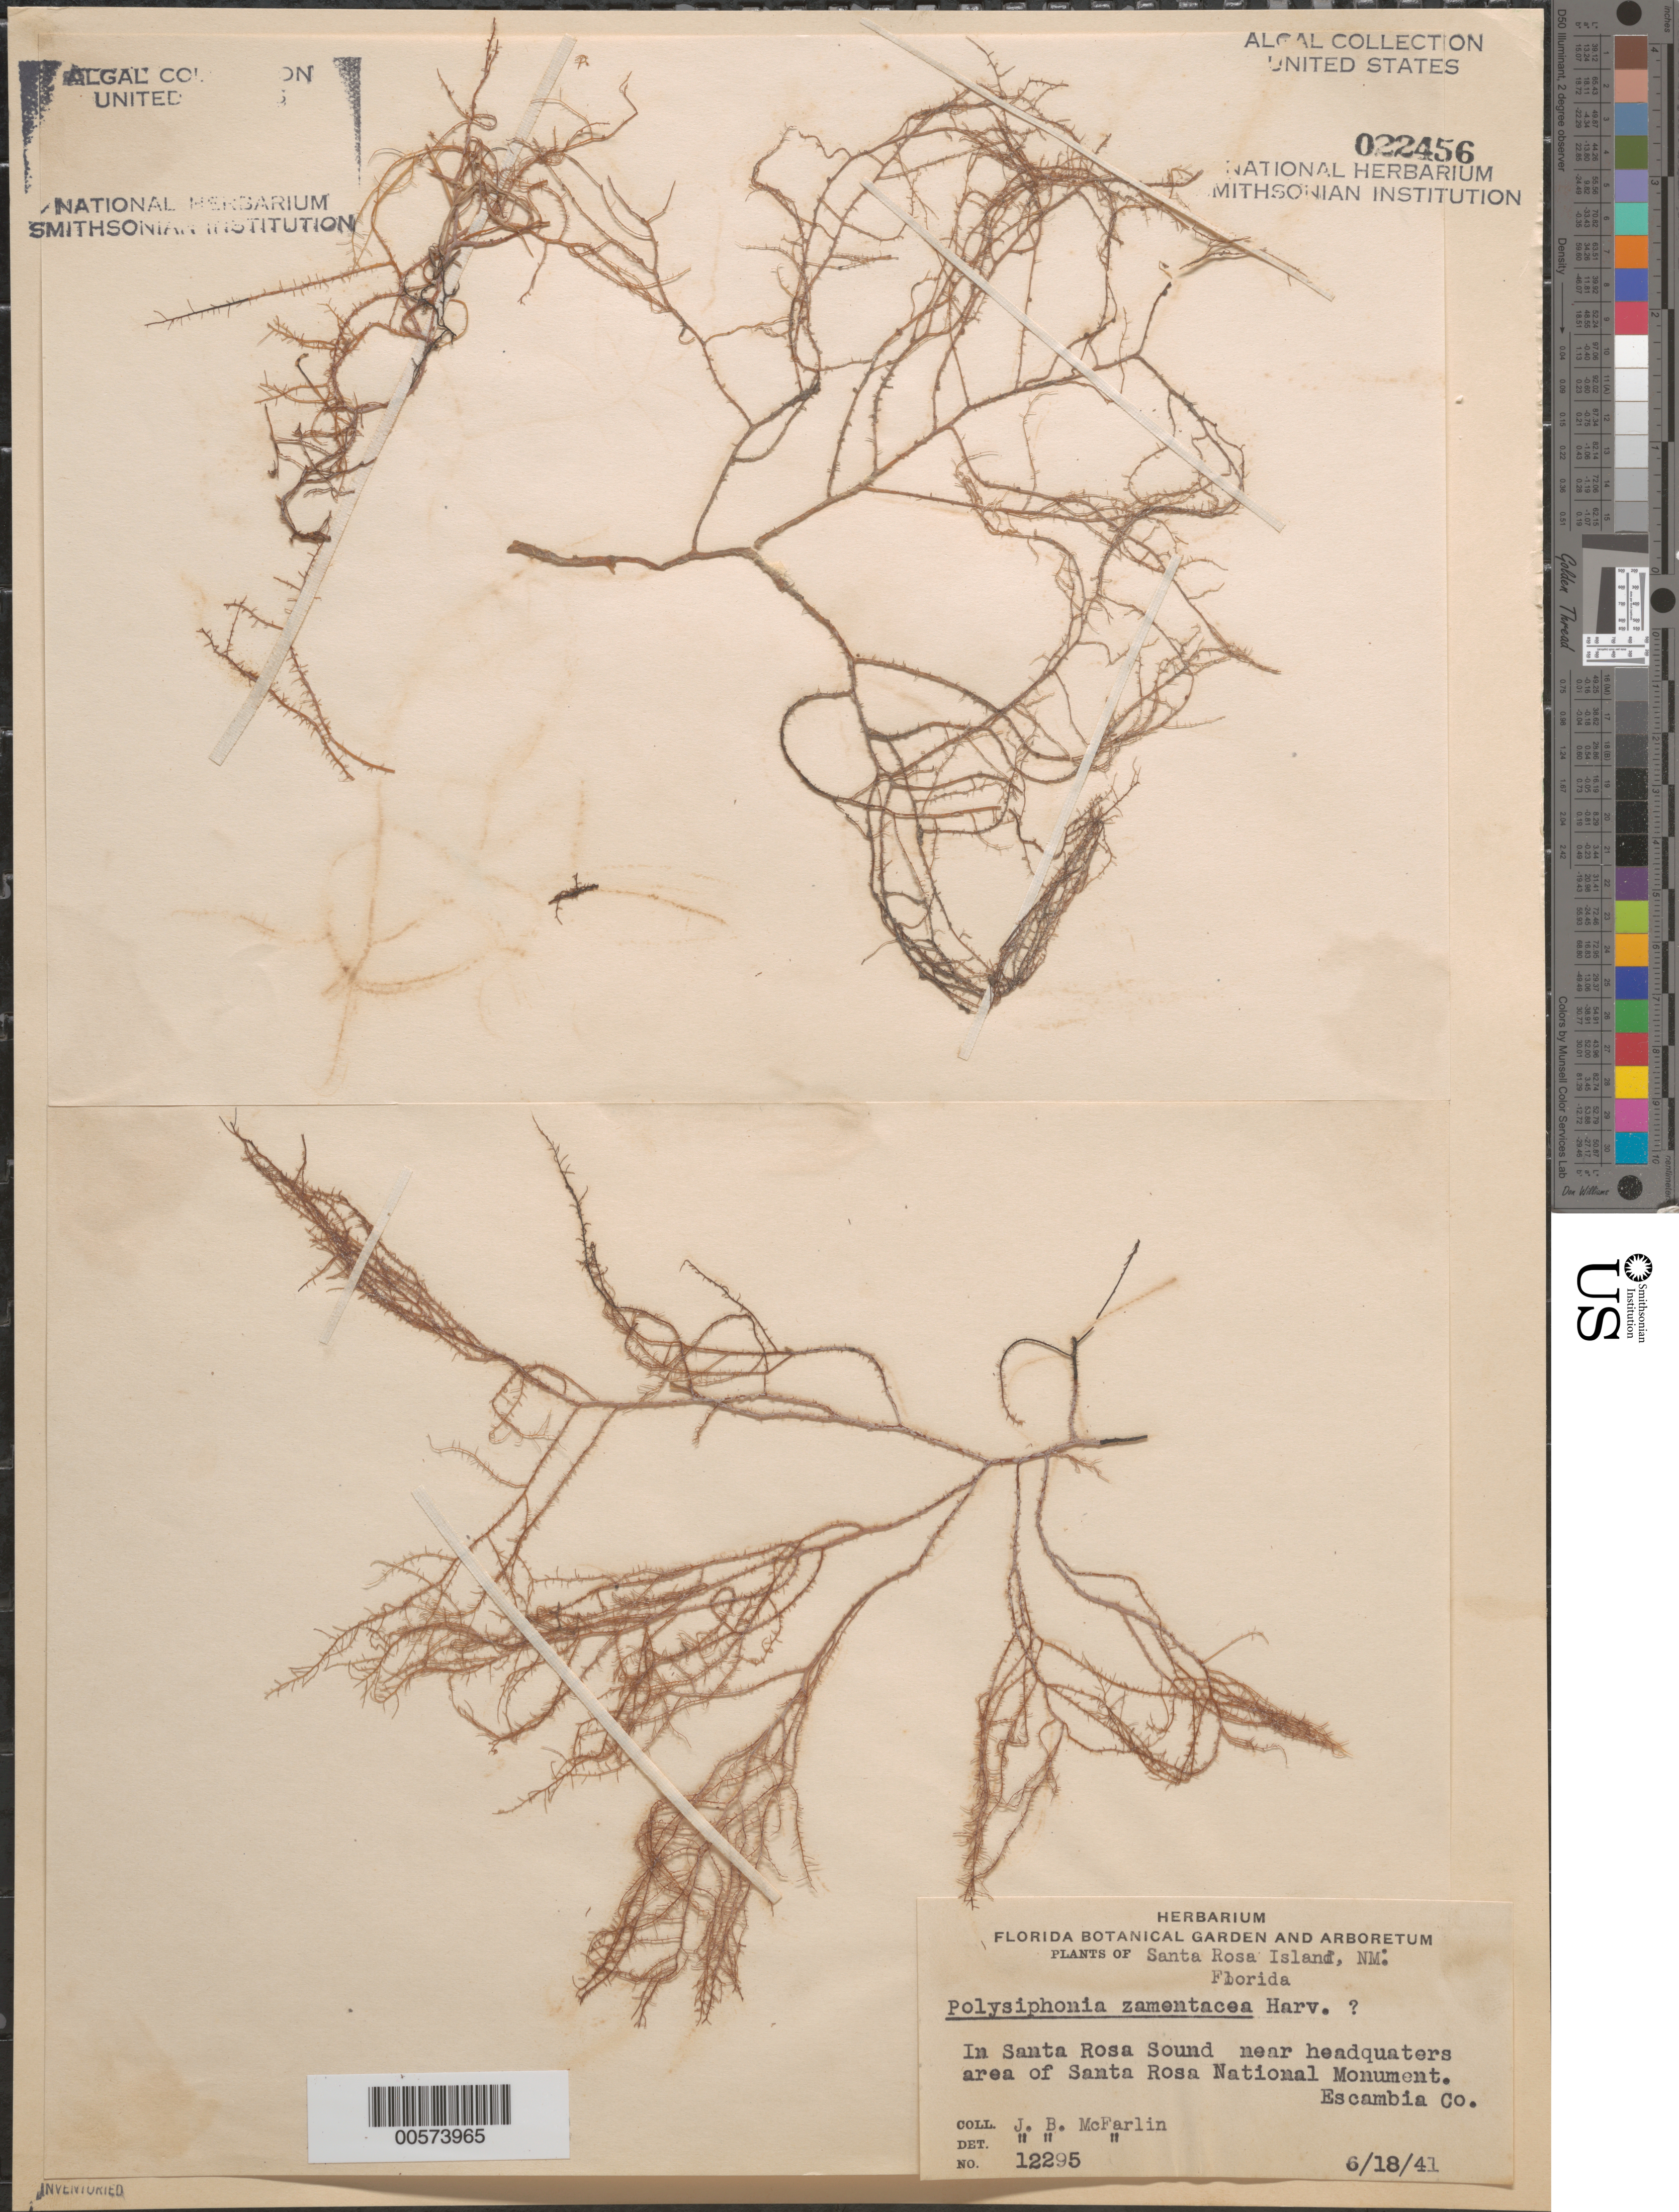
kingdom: Plantae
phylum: Rhodophyta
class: Florideophyceae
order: Ceramiales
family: Rhodomelaceae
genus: Polysiphonia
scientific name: Polysiphonia zamentacea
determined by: McFarlin, J. B.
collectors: J. McFarlin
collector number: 12295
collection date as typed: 18 Jun 1941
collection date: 1941-06-18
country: United States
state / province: Florida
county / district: Escambia County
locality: Santa Rosa Sound near Santa Rosa National Monument Headquarters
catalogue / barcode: US 22456